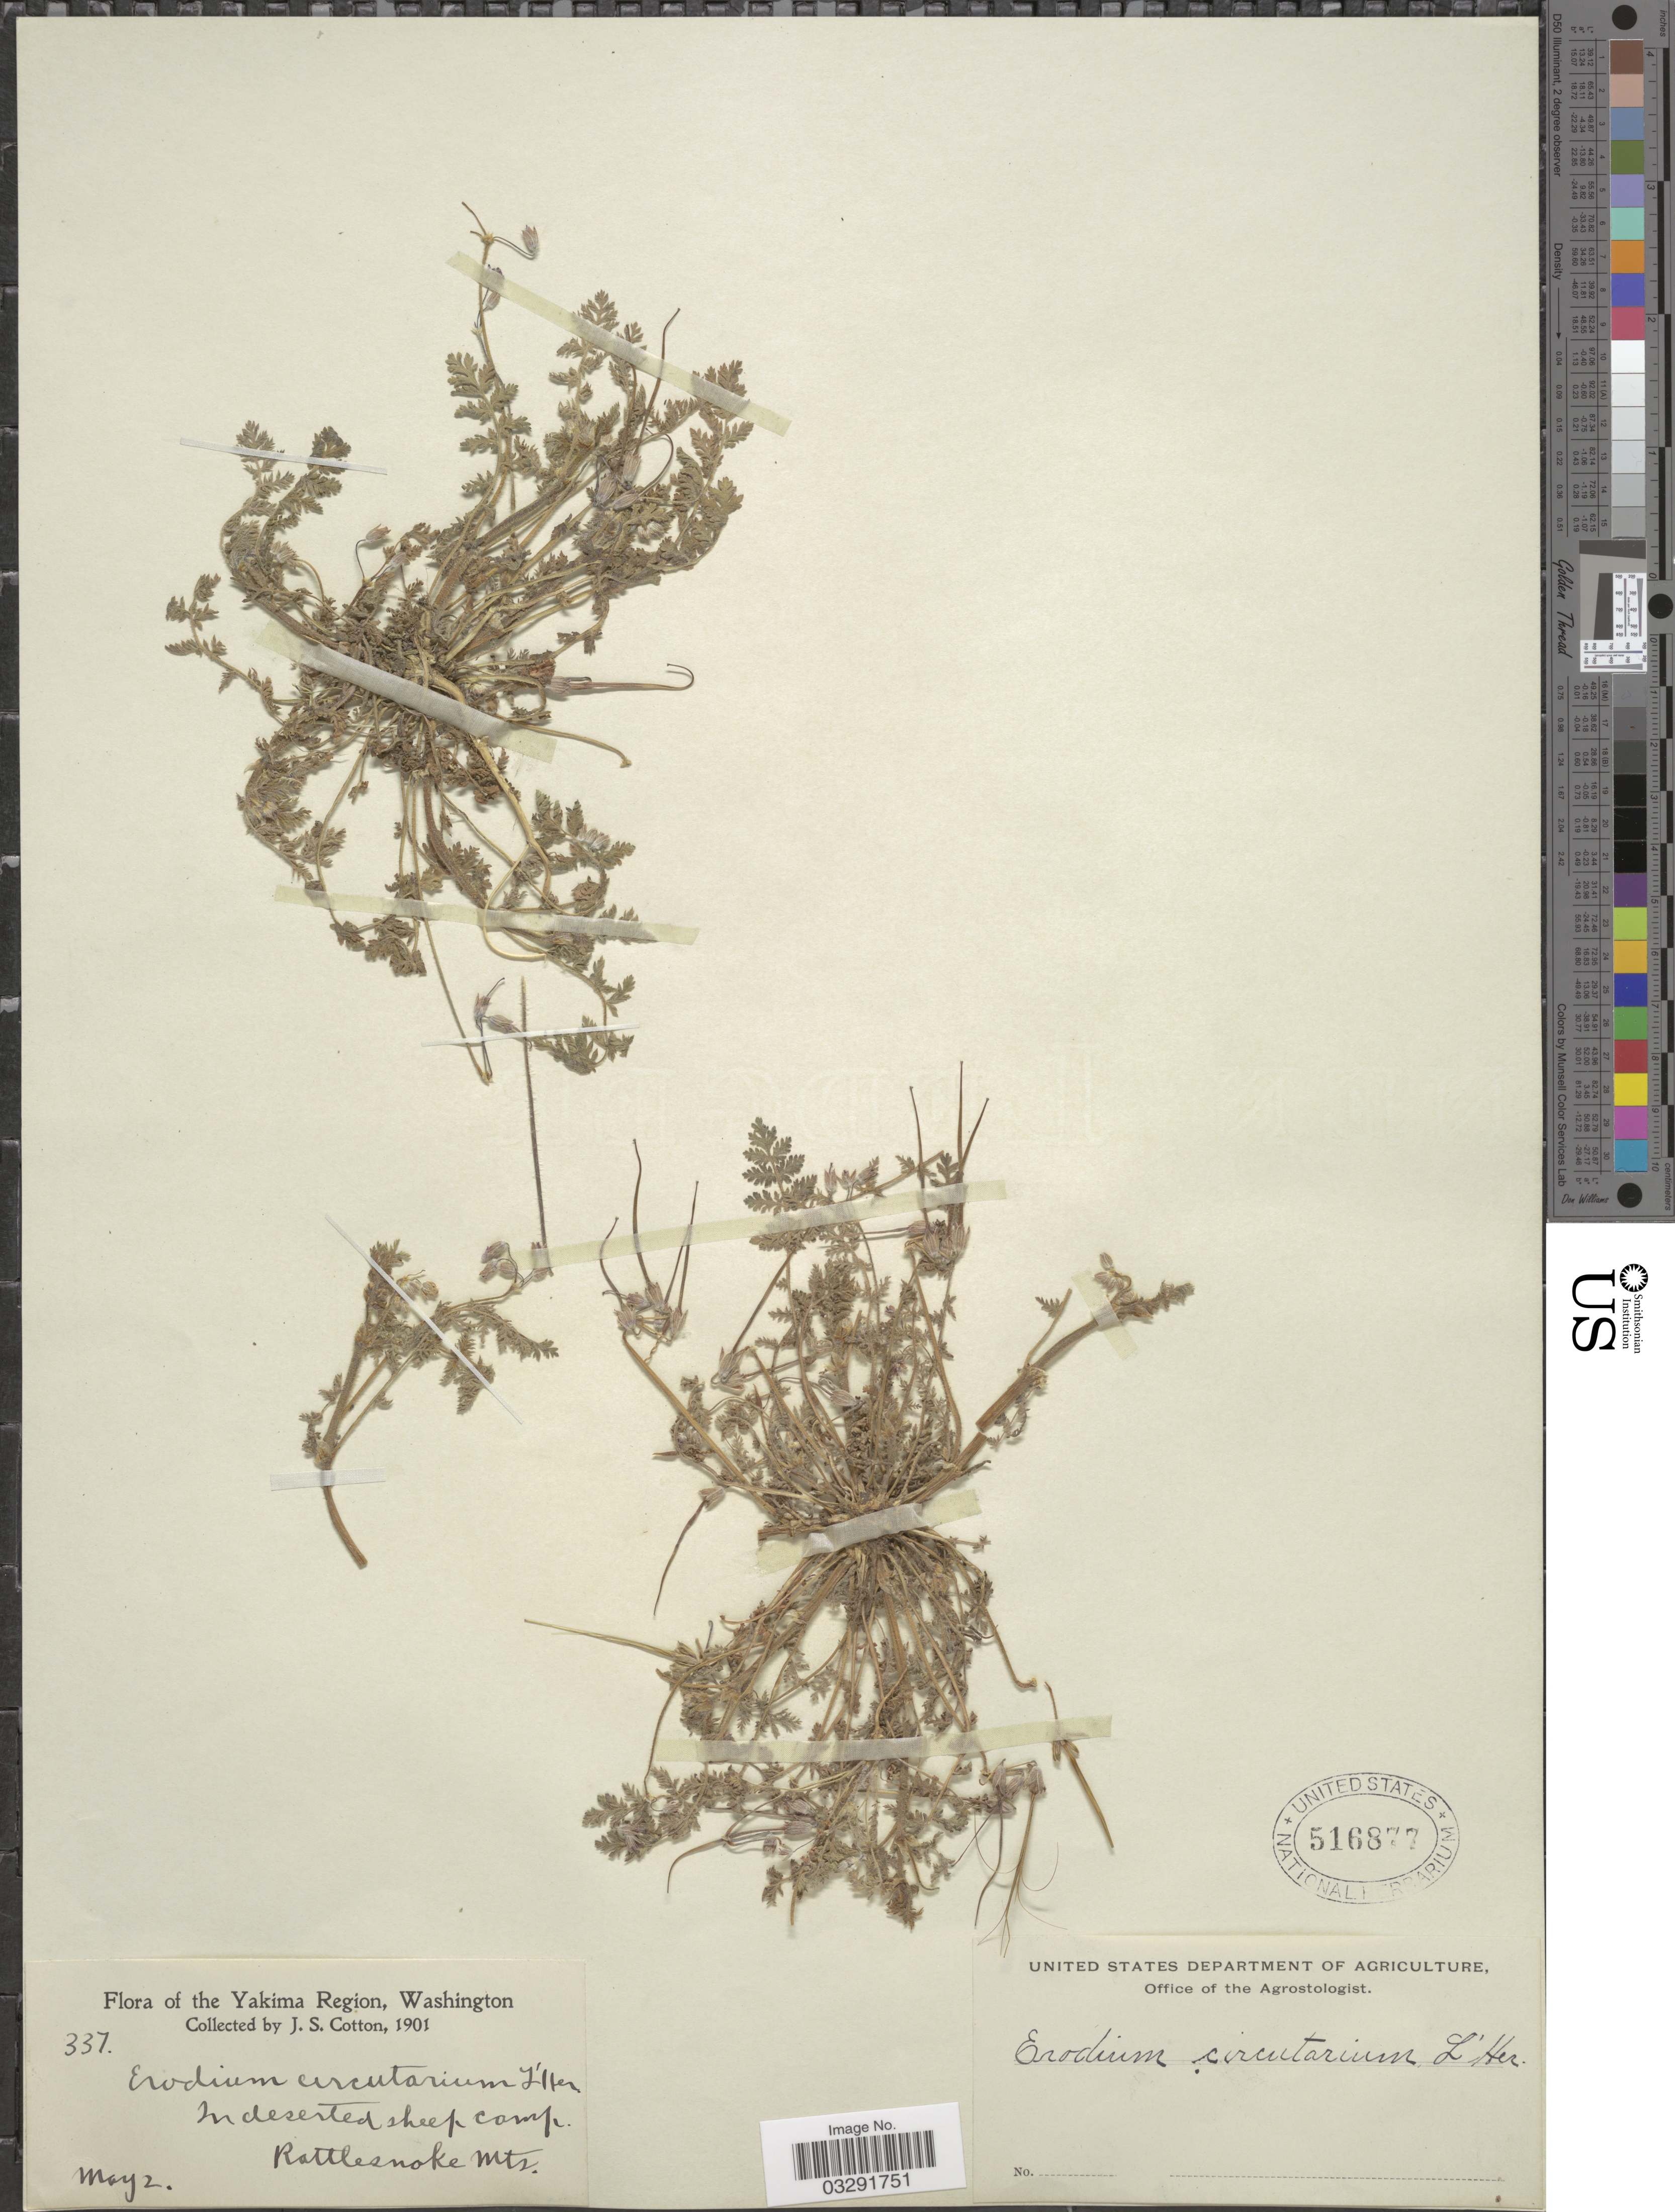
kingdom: Plantae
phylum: Tracheophyta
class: Magnoliopsida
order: Geraniales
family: Geraniaceae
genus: Erodium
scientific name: Erodium cicutarium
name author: (L.) L'Hér.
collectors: J. S. Cotton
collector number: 337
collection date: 1901-05-02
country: United States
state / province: Washington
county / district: Yakima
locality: Yakima Region. In deserted sheep camp. Rattlesnake Mts.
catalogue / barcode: US 516877